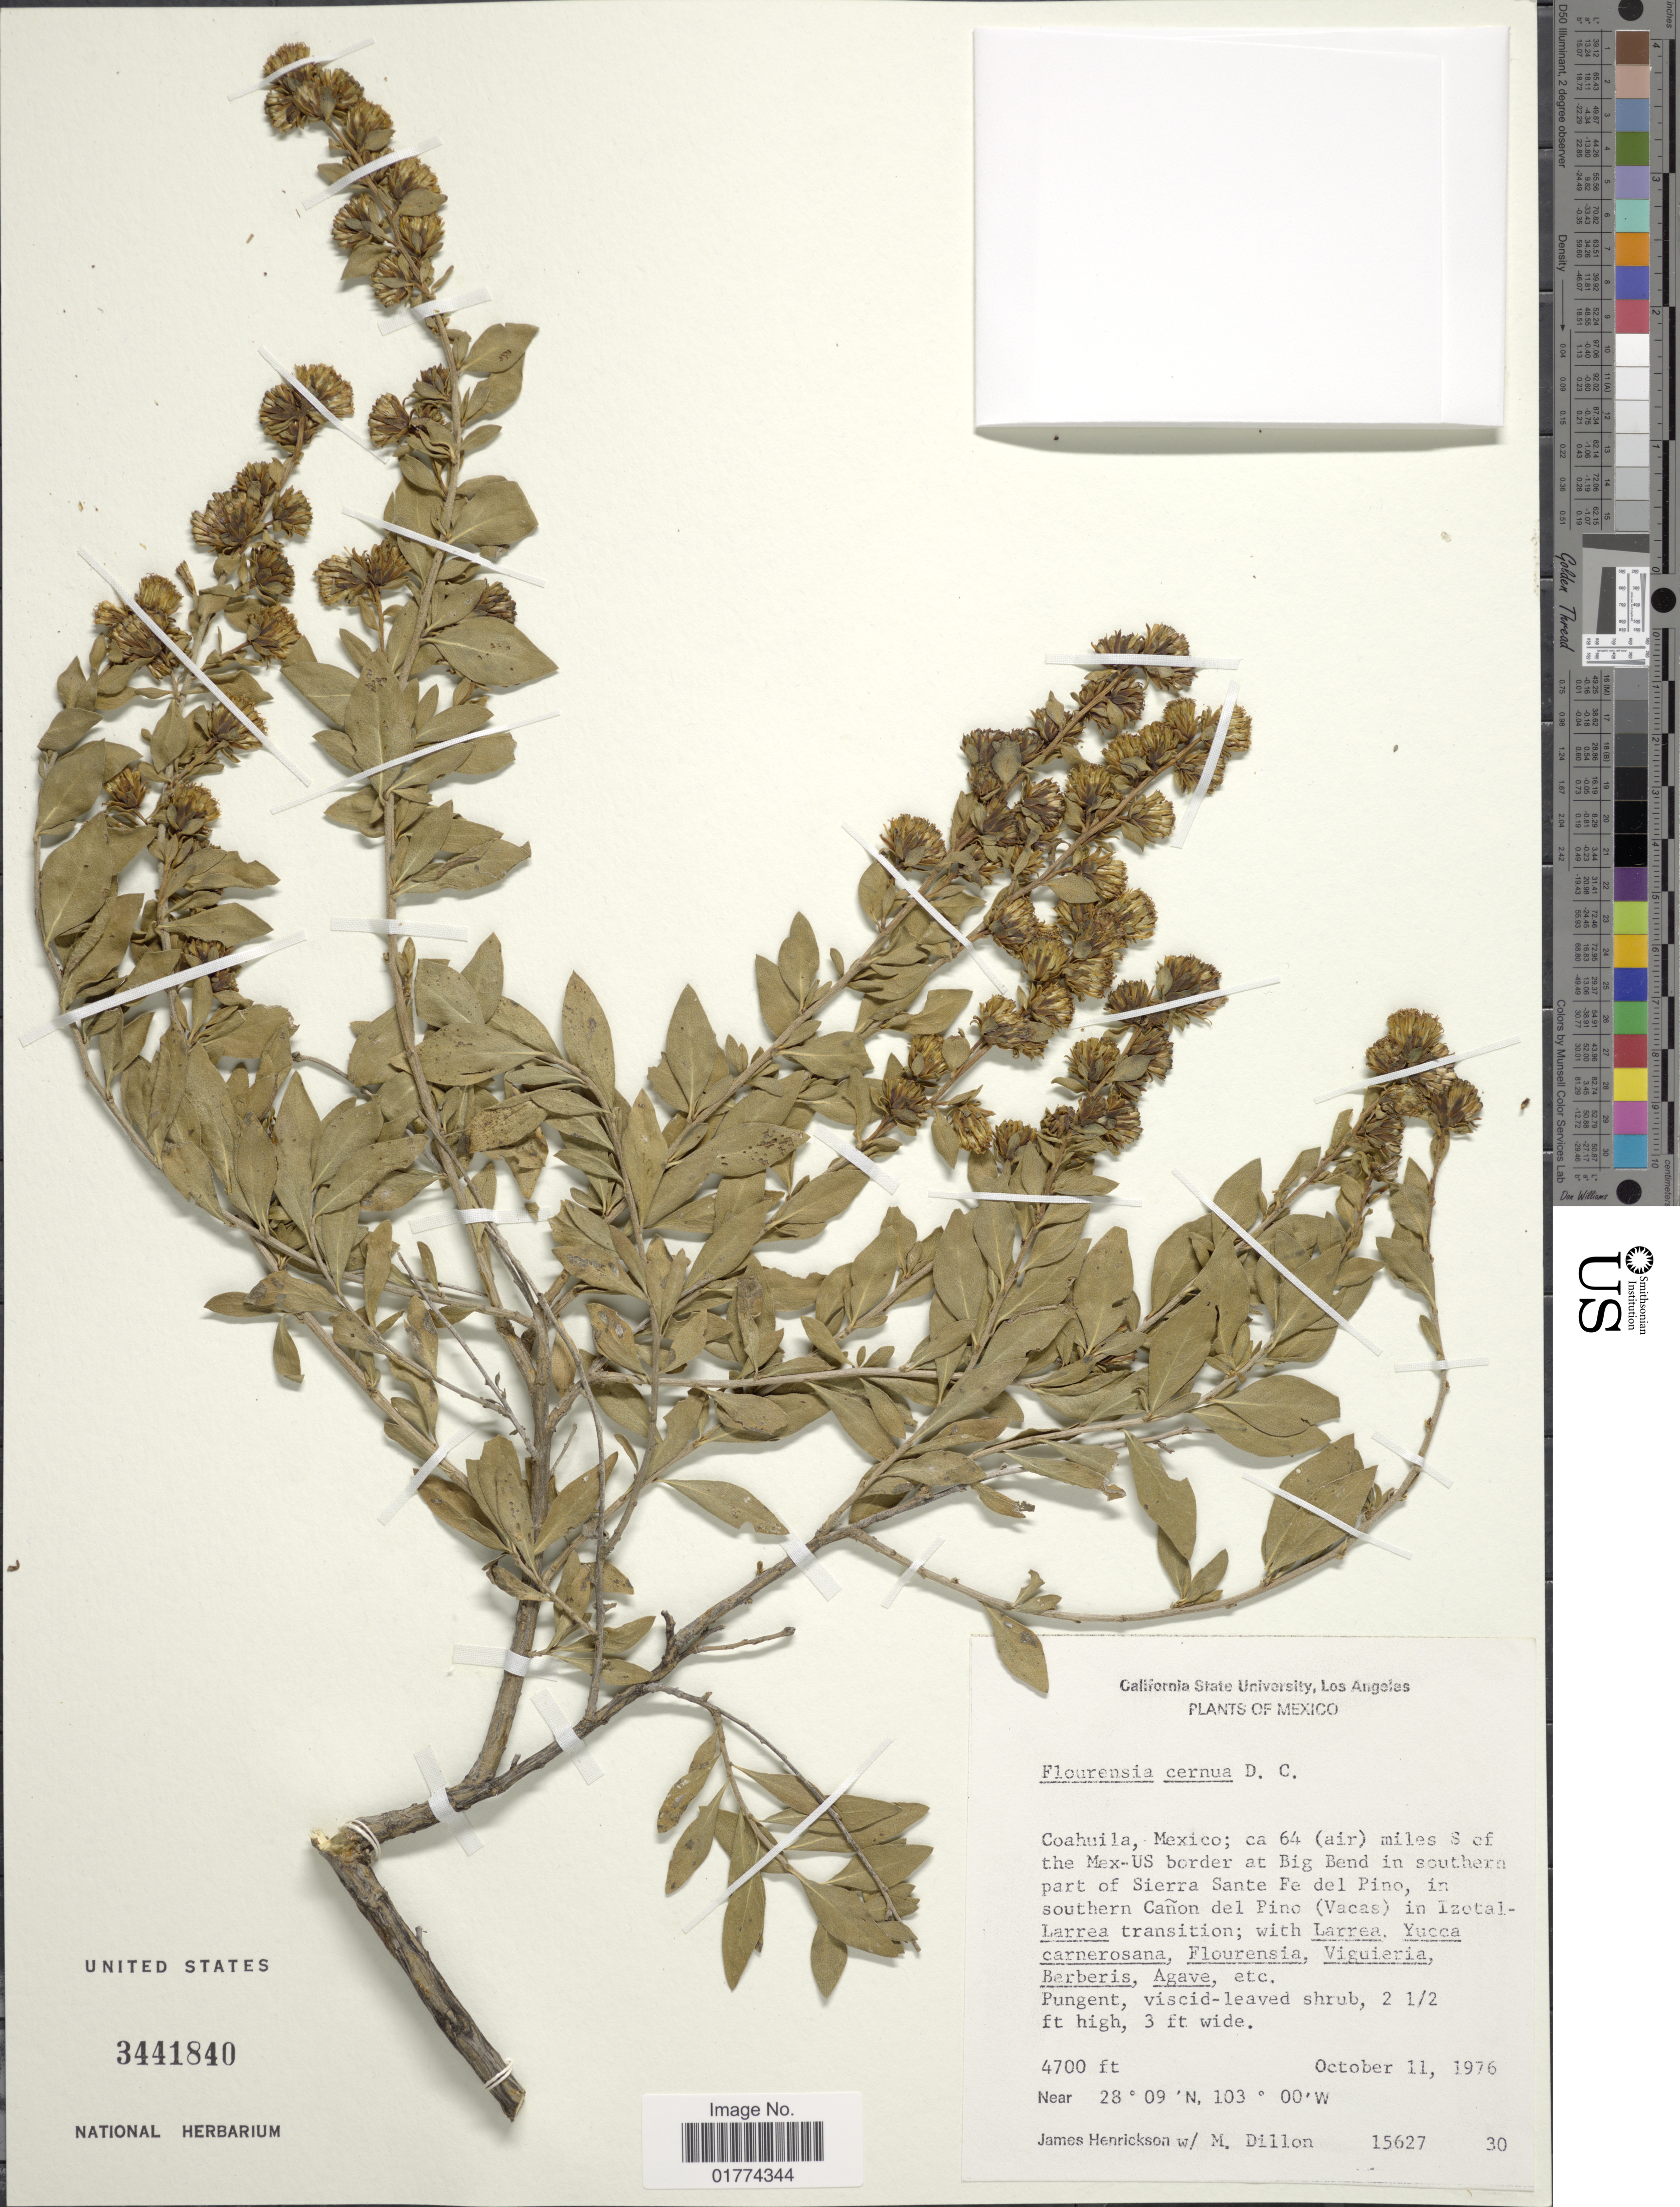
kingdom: Plantae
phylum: Tracheophyta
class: Magnoliopsida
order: Asterales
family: Asteraceae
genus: Flourensia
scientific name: Flourensia cernua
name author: DC.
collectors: J. Henrickson & M. O. Dillon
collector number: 15627/30*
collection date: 1976-10-11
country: Mexico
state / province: Coahuila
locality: Ca 64 (air) miles S of the Mex-US Border at Big Bend in southern part of Sierra Santa Fe del Pino, in southern Canon del Pino (Vacas)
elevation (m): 1433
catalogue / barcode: US 3441840